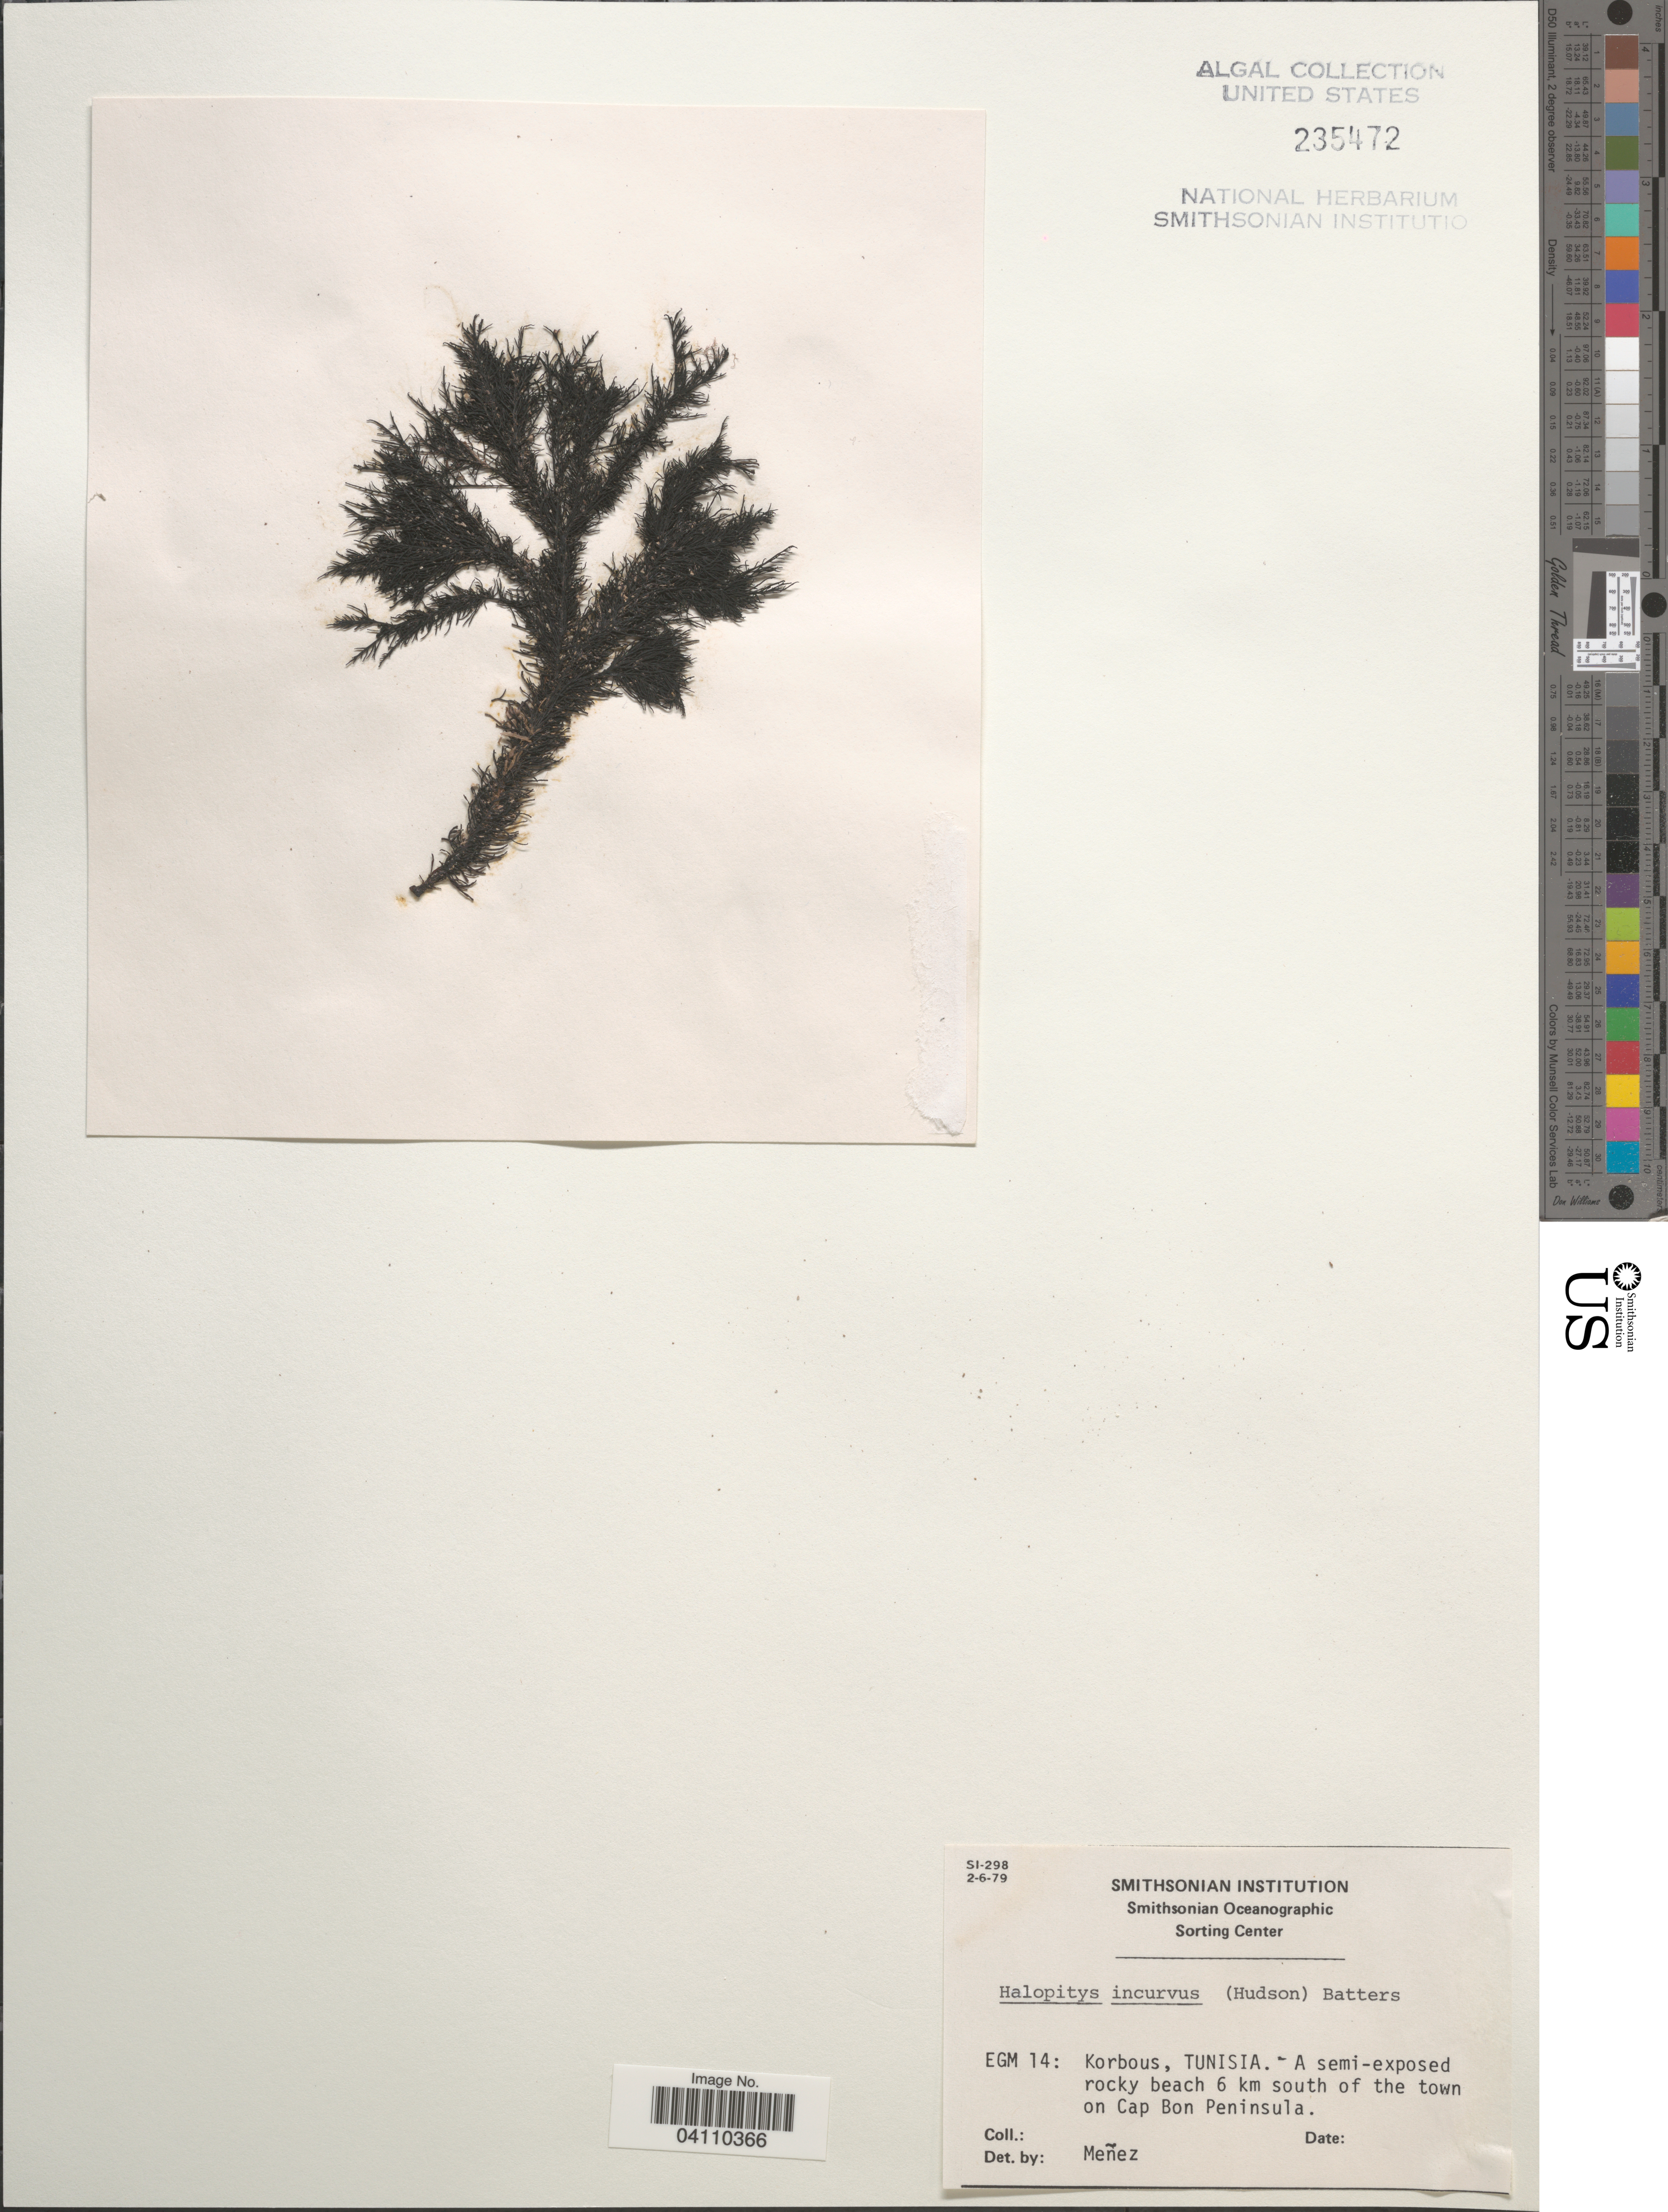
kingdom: Plantae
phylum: Rhodophyta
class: Florideophyceae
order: Ceramiales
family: Rhodomelaceae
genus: Halopithys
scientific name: Halopithys incurvus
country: Tunisia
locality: EGM 14: Korbous. Beach 6 km south of the town on Cap Bon Peninsula.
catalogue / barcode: US 235472